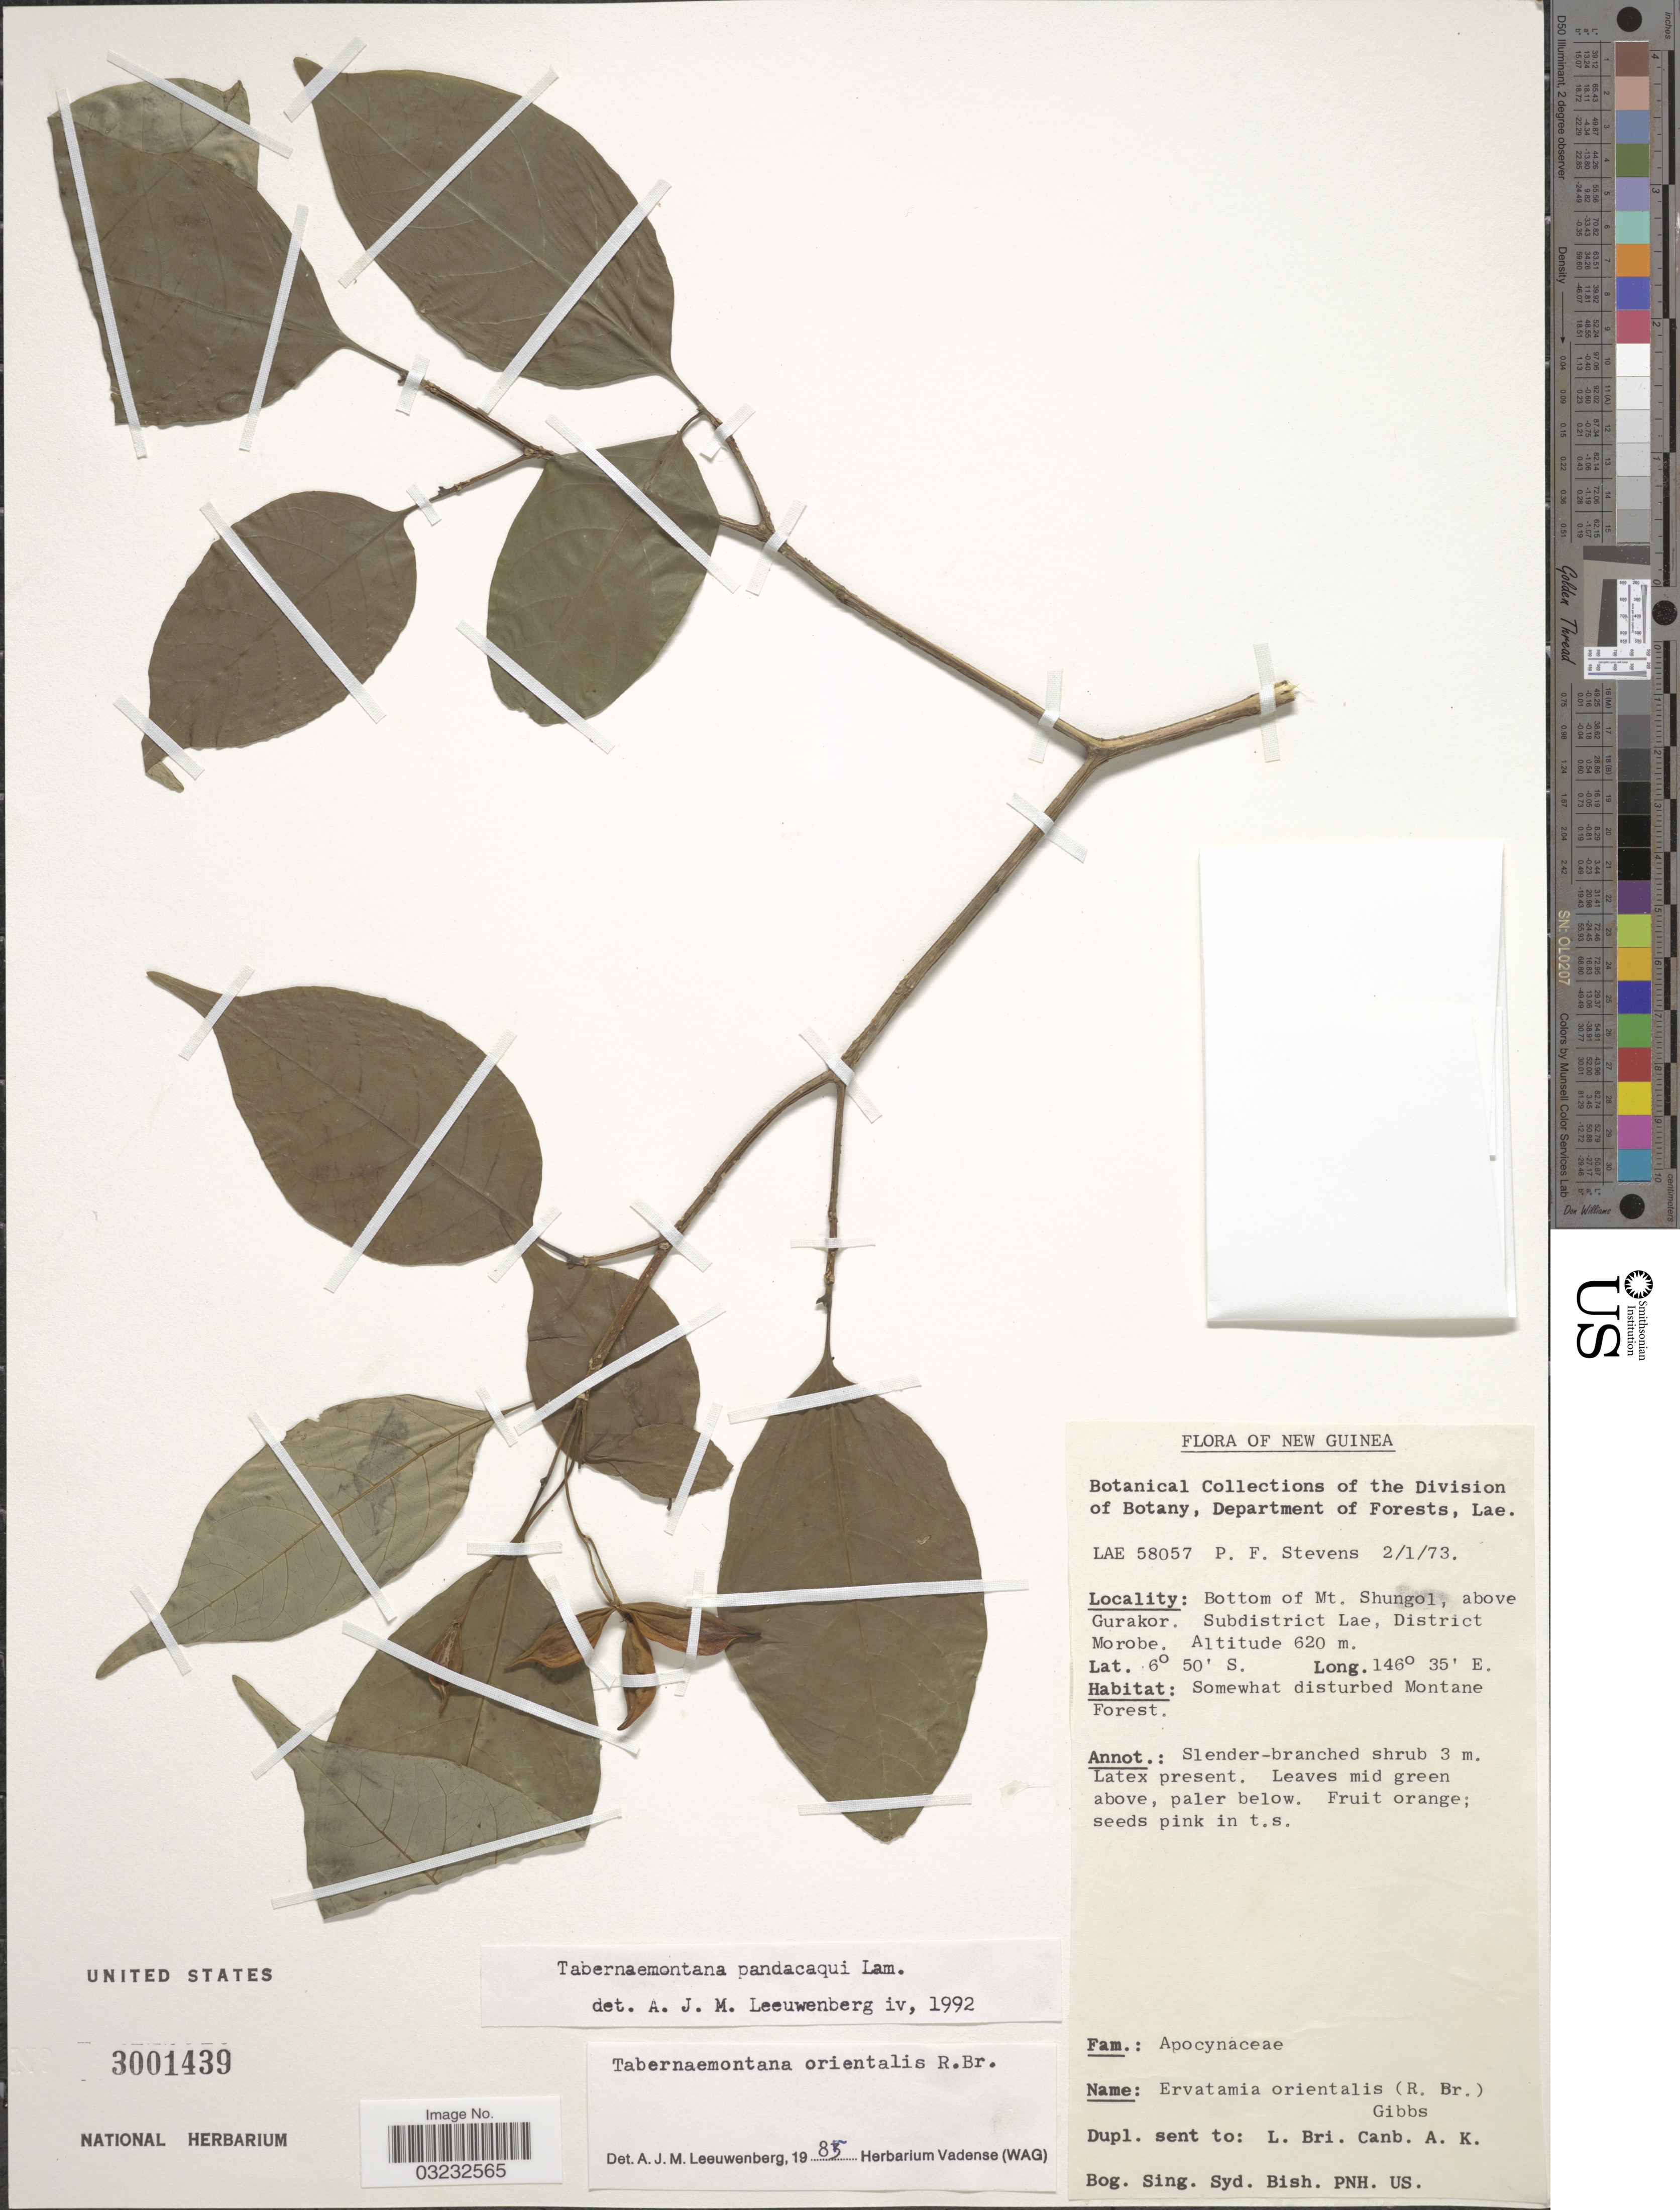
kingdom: Plantae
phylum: Tracheophyta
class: Magnoliopsida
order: Gentianales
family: Apocynaceae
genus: Tabernaemontana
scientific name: Tabernaemontana pandacaqui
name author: Poir.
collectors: P. F. Stevens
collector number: LAE58057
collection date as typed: Transcribed d/m/y: 2/1/73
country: Papua New Guinea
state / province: Morobe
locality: New Guinea, Bottom of Mt. Shungol, above Gurakor. Subdistrict Lae, District Morobe.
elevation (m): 620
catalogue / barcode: US 3001439